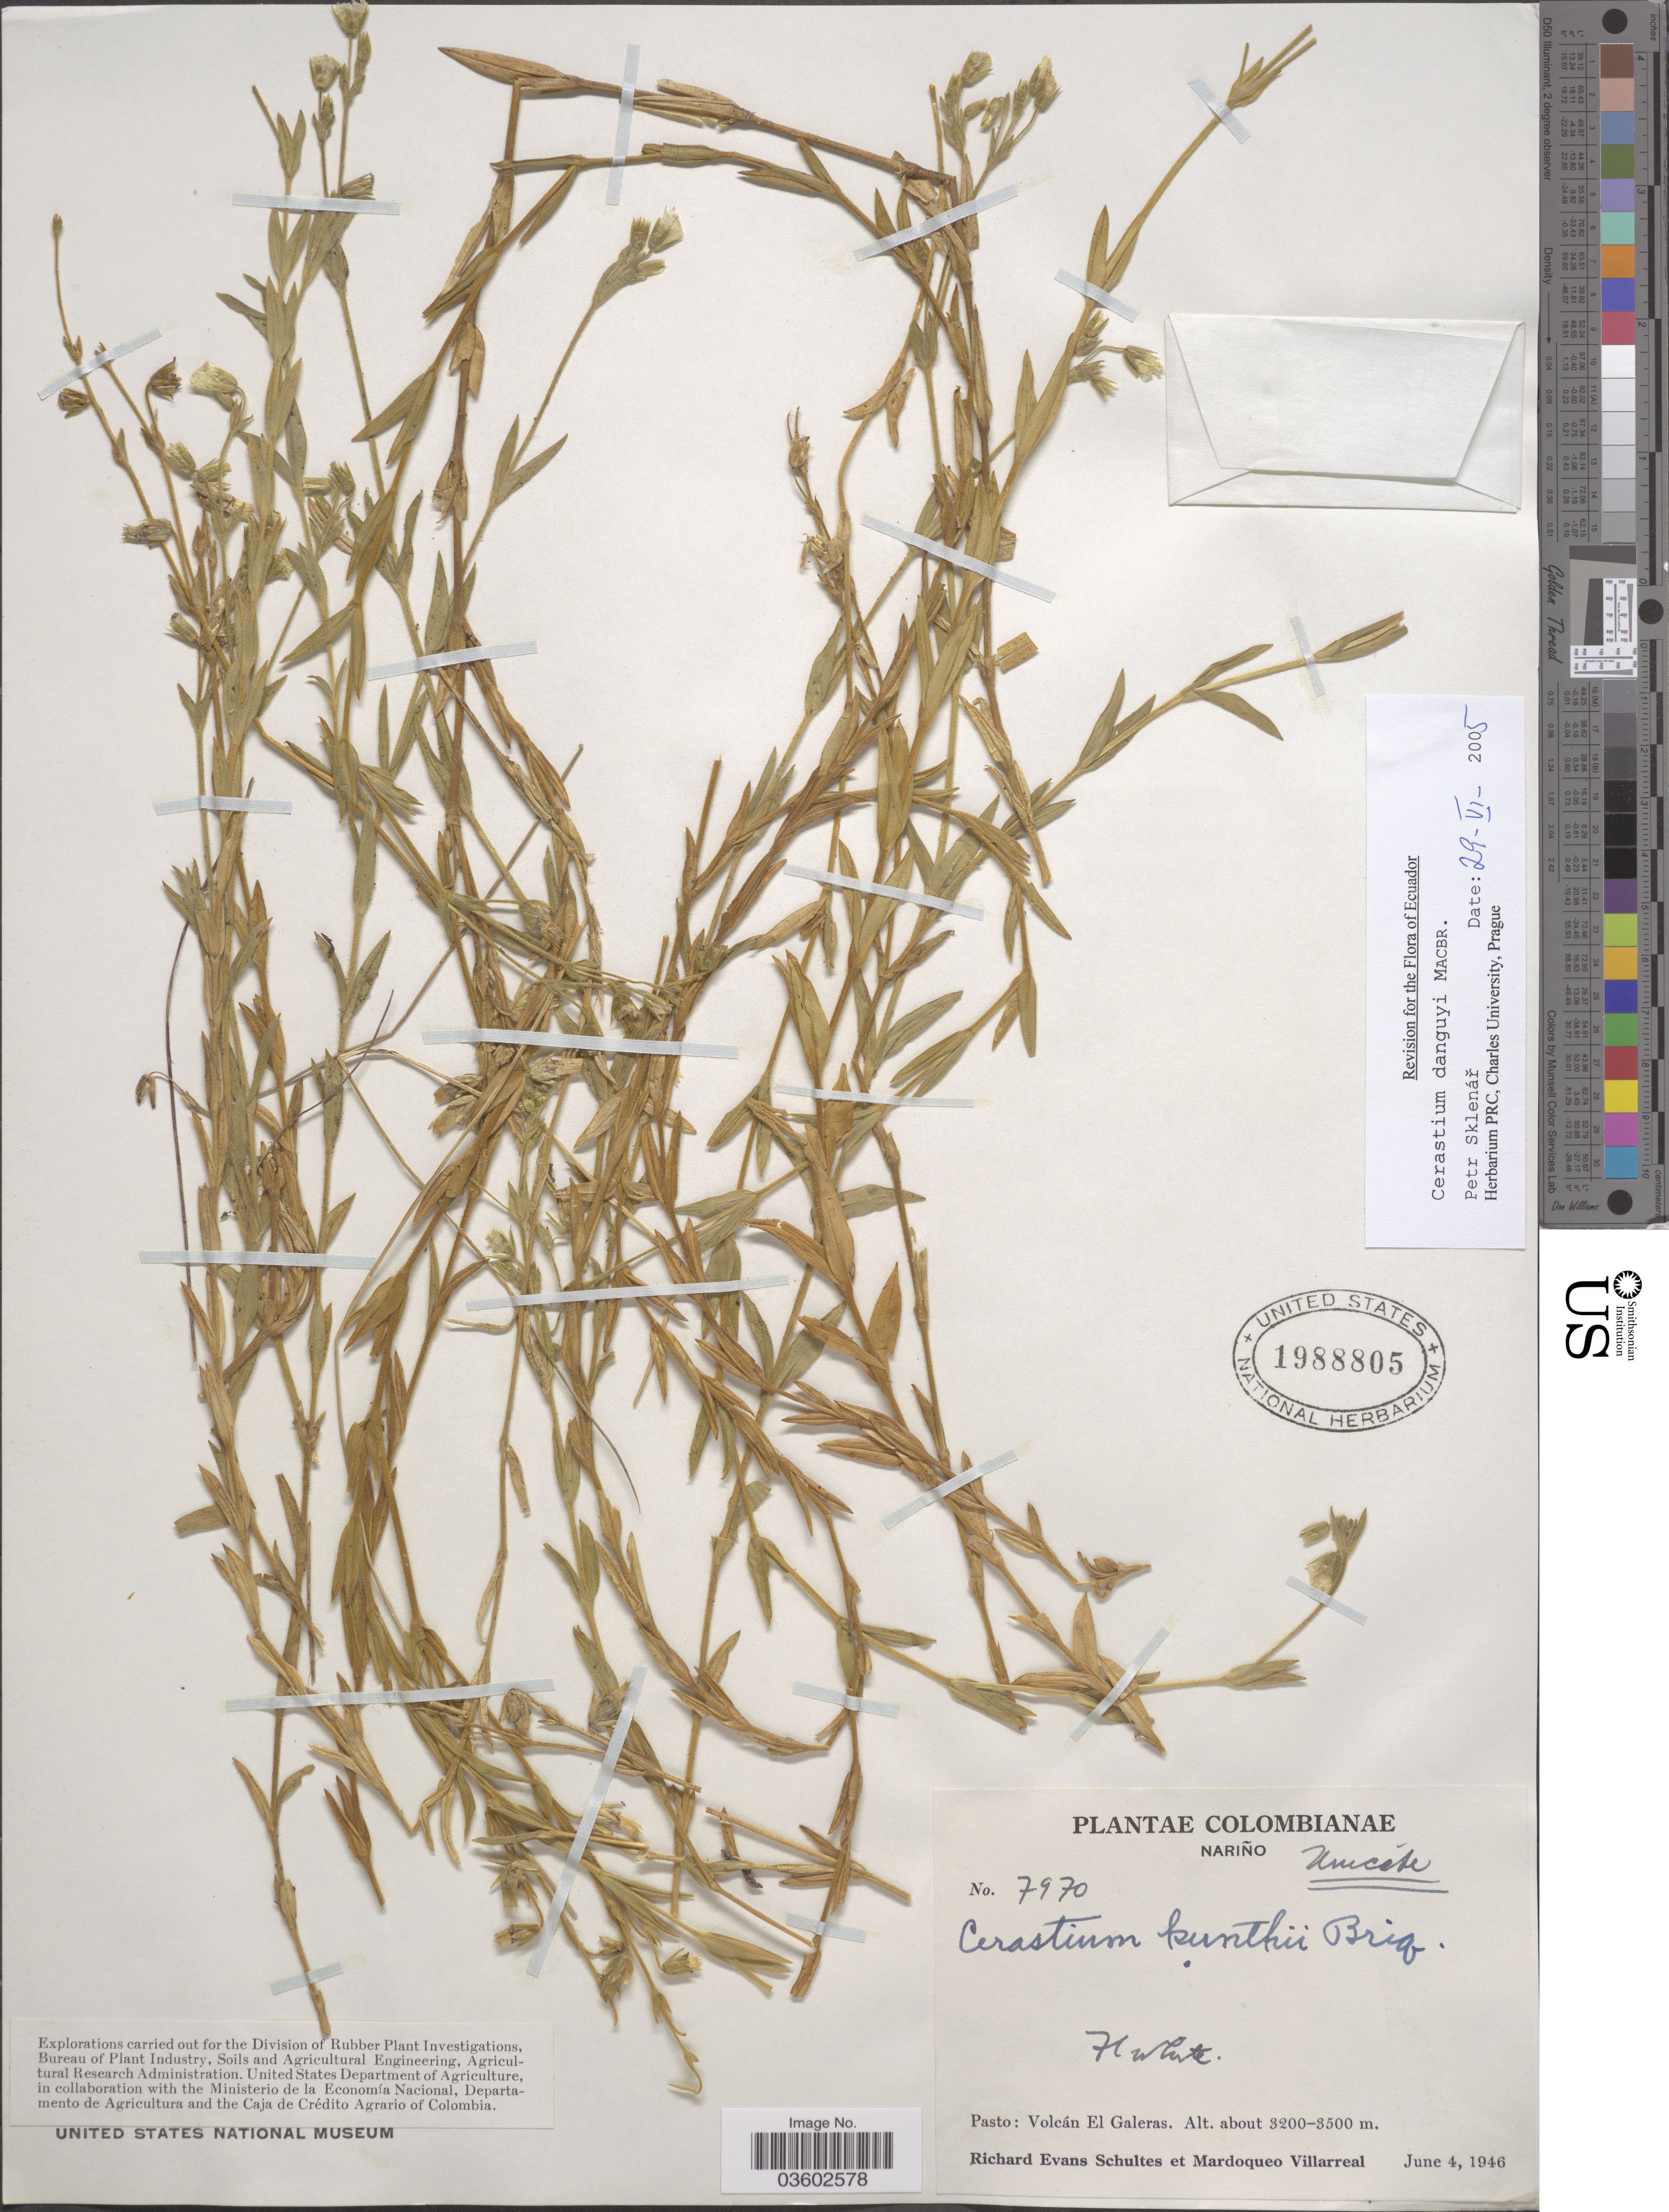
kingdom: Plantae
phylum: Tracheophyta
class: Magnoliopsida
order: Caryophyllales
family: Caryophyllaceae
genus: Cerastium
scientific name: Cerastium danguyi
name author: J.F. Macbr.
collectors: R. E. Schultes & M. Villarreal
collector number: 7970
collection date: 1946-06-04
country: Colombia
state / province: Nariño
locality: Pasto: Volcán El Galeras.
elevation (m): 3200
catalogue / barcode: US 1988805